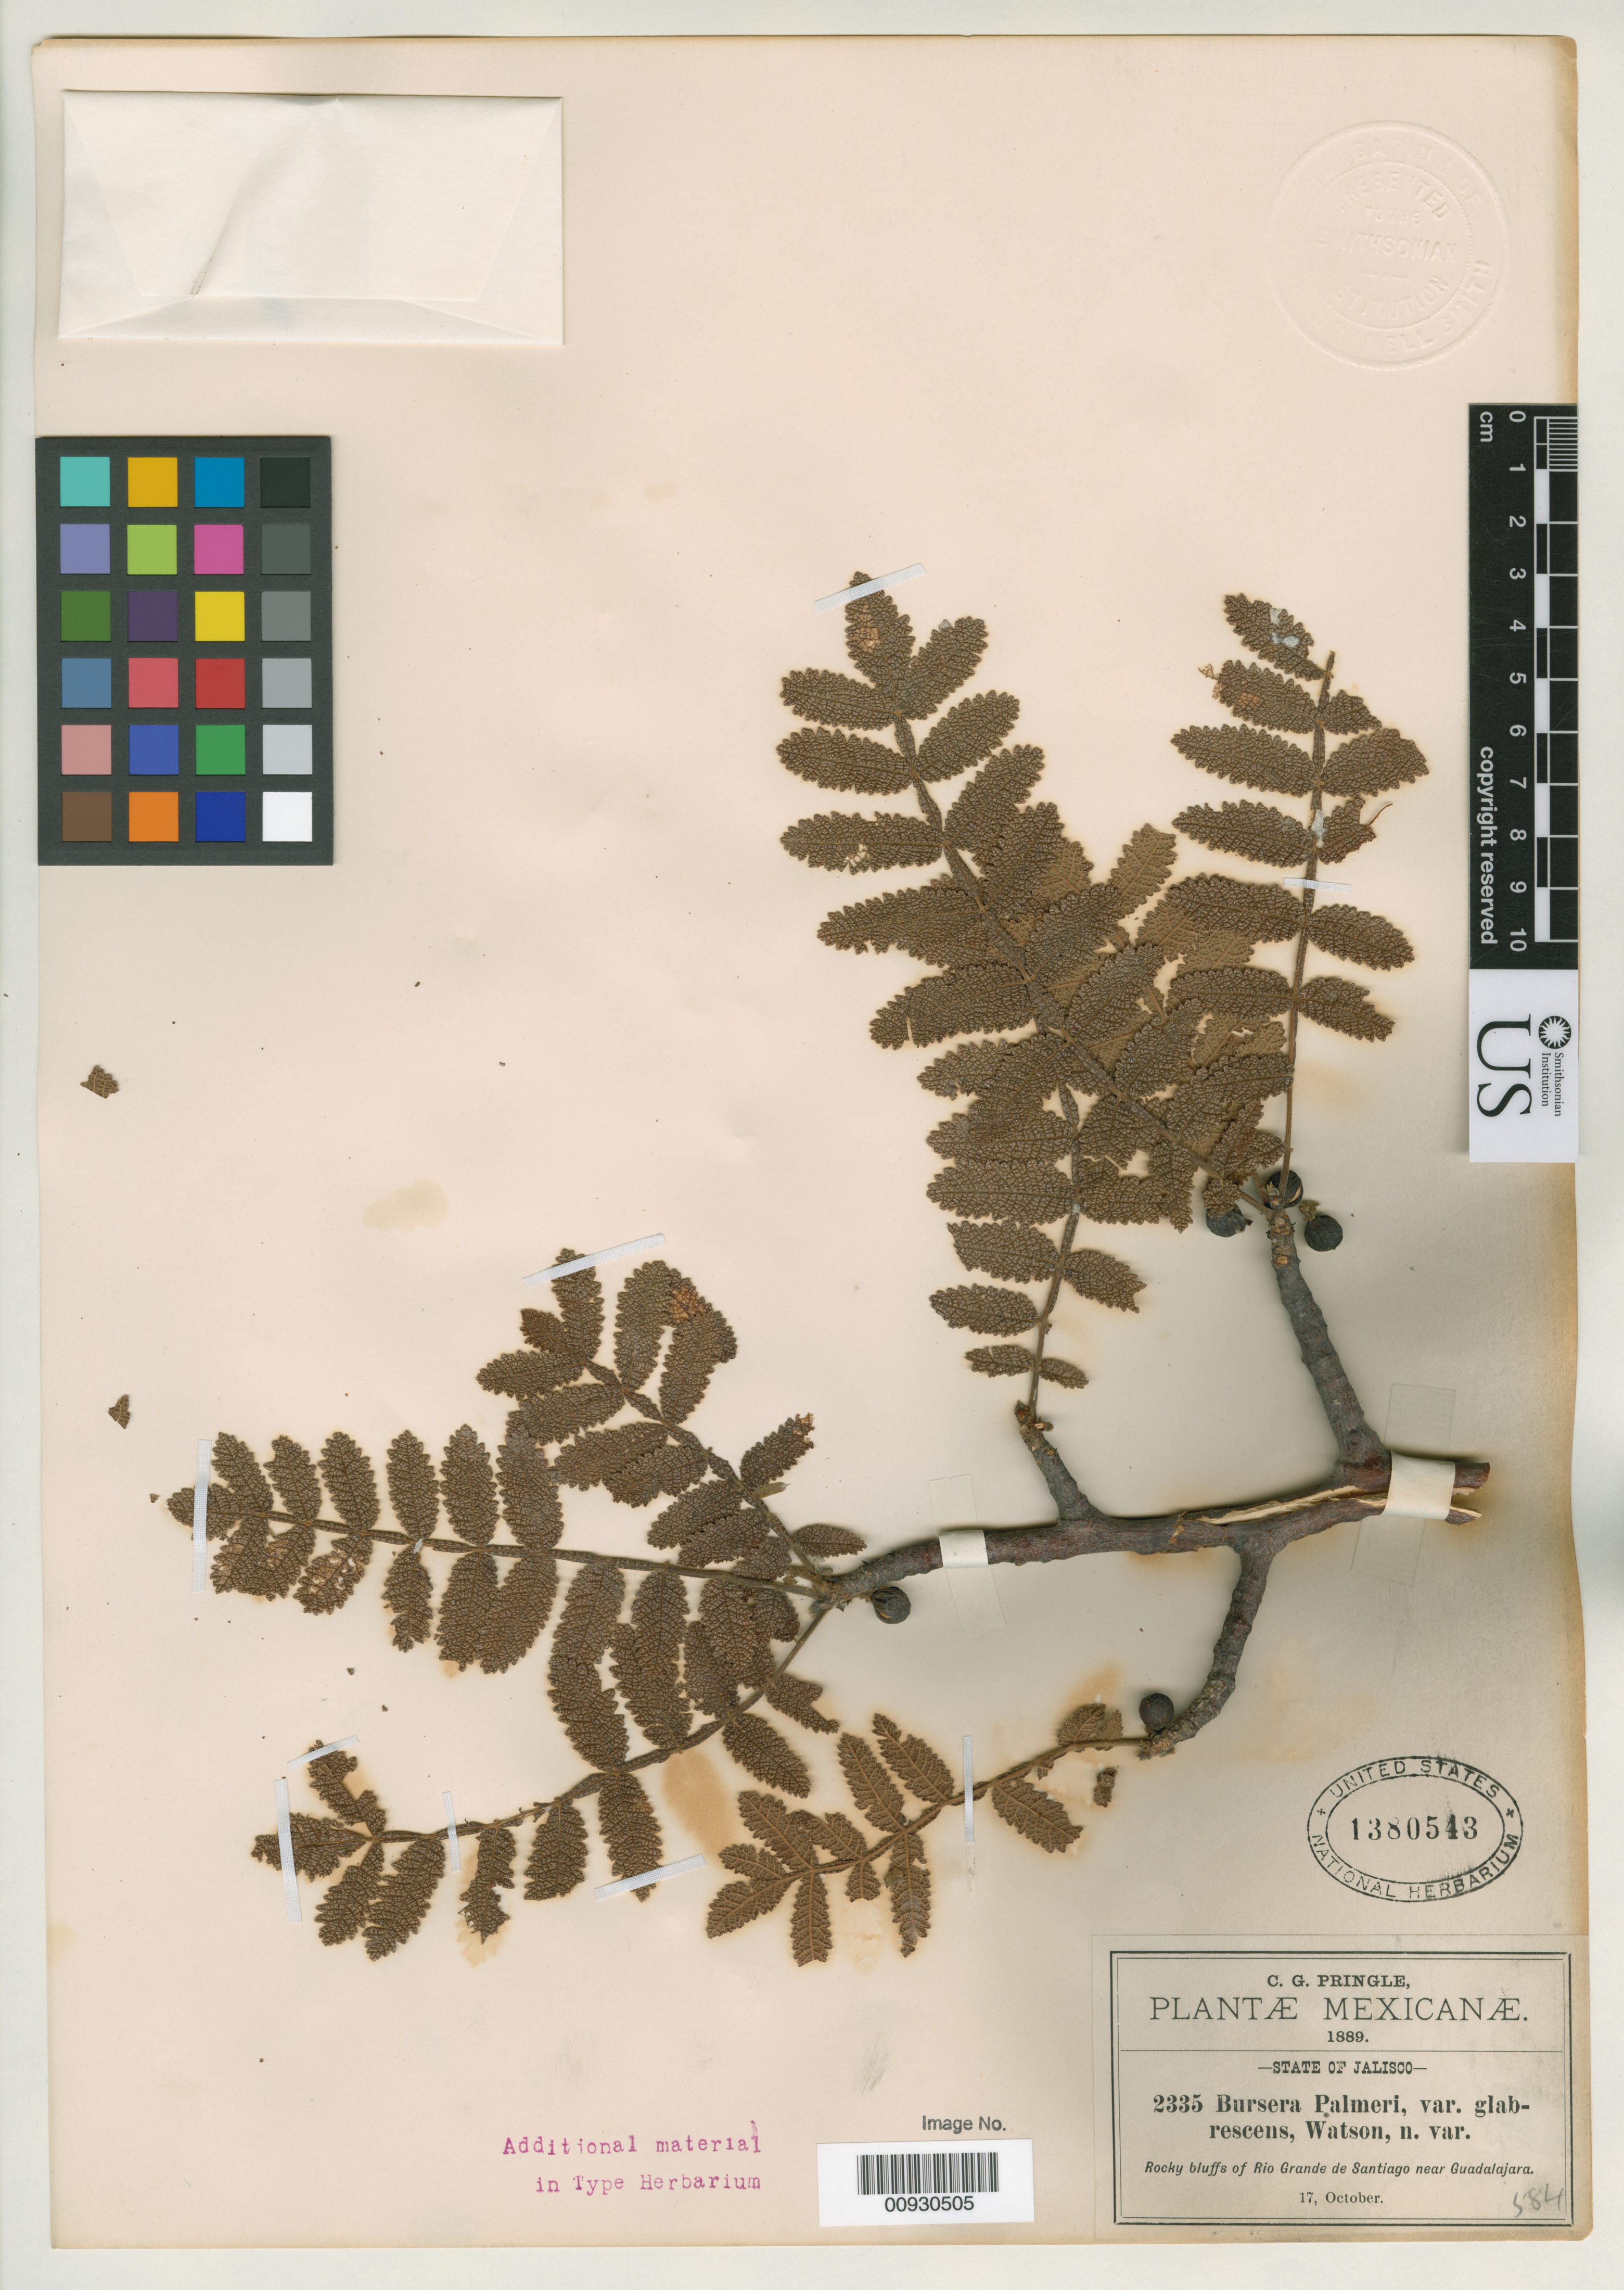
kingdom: Plantae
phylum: Tracheophyta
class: Magnoliopsida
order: Sapindales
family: Burseraceae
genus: Bursera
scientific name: Bursera palmeri var. glabrescens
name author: S. Watson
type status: Isotype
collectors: C. G. Pringle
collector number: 2335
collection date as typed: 17 Oct 1889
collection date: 1889-10-17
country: Mexico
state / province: Jalisco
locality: Río Grande de Santiago near Guadalajara.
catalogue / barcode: US 1380543